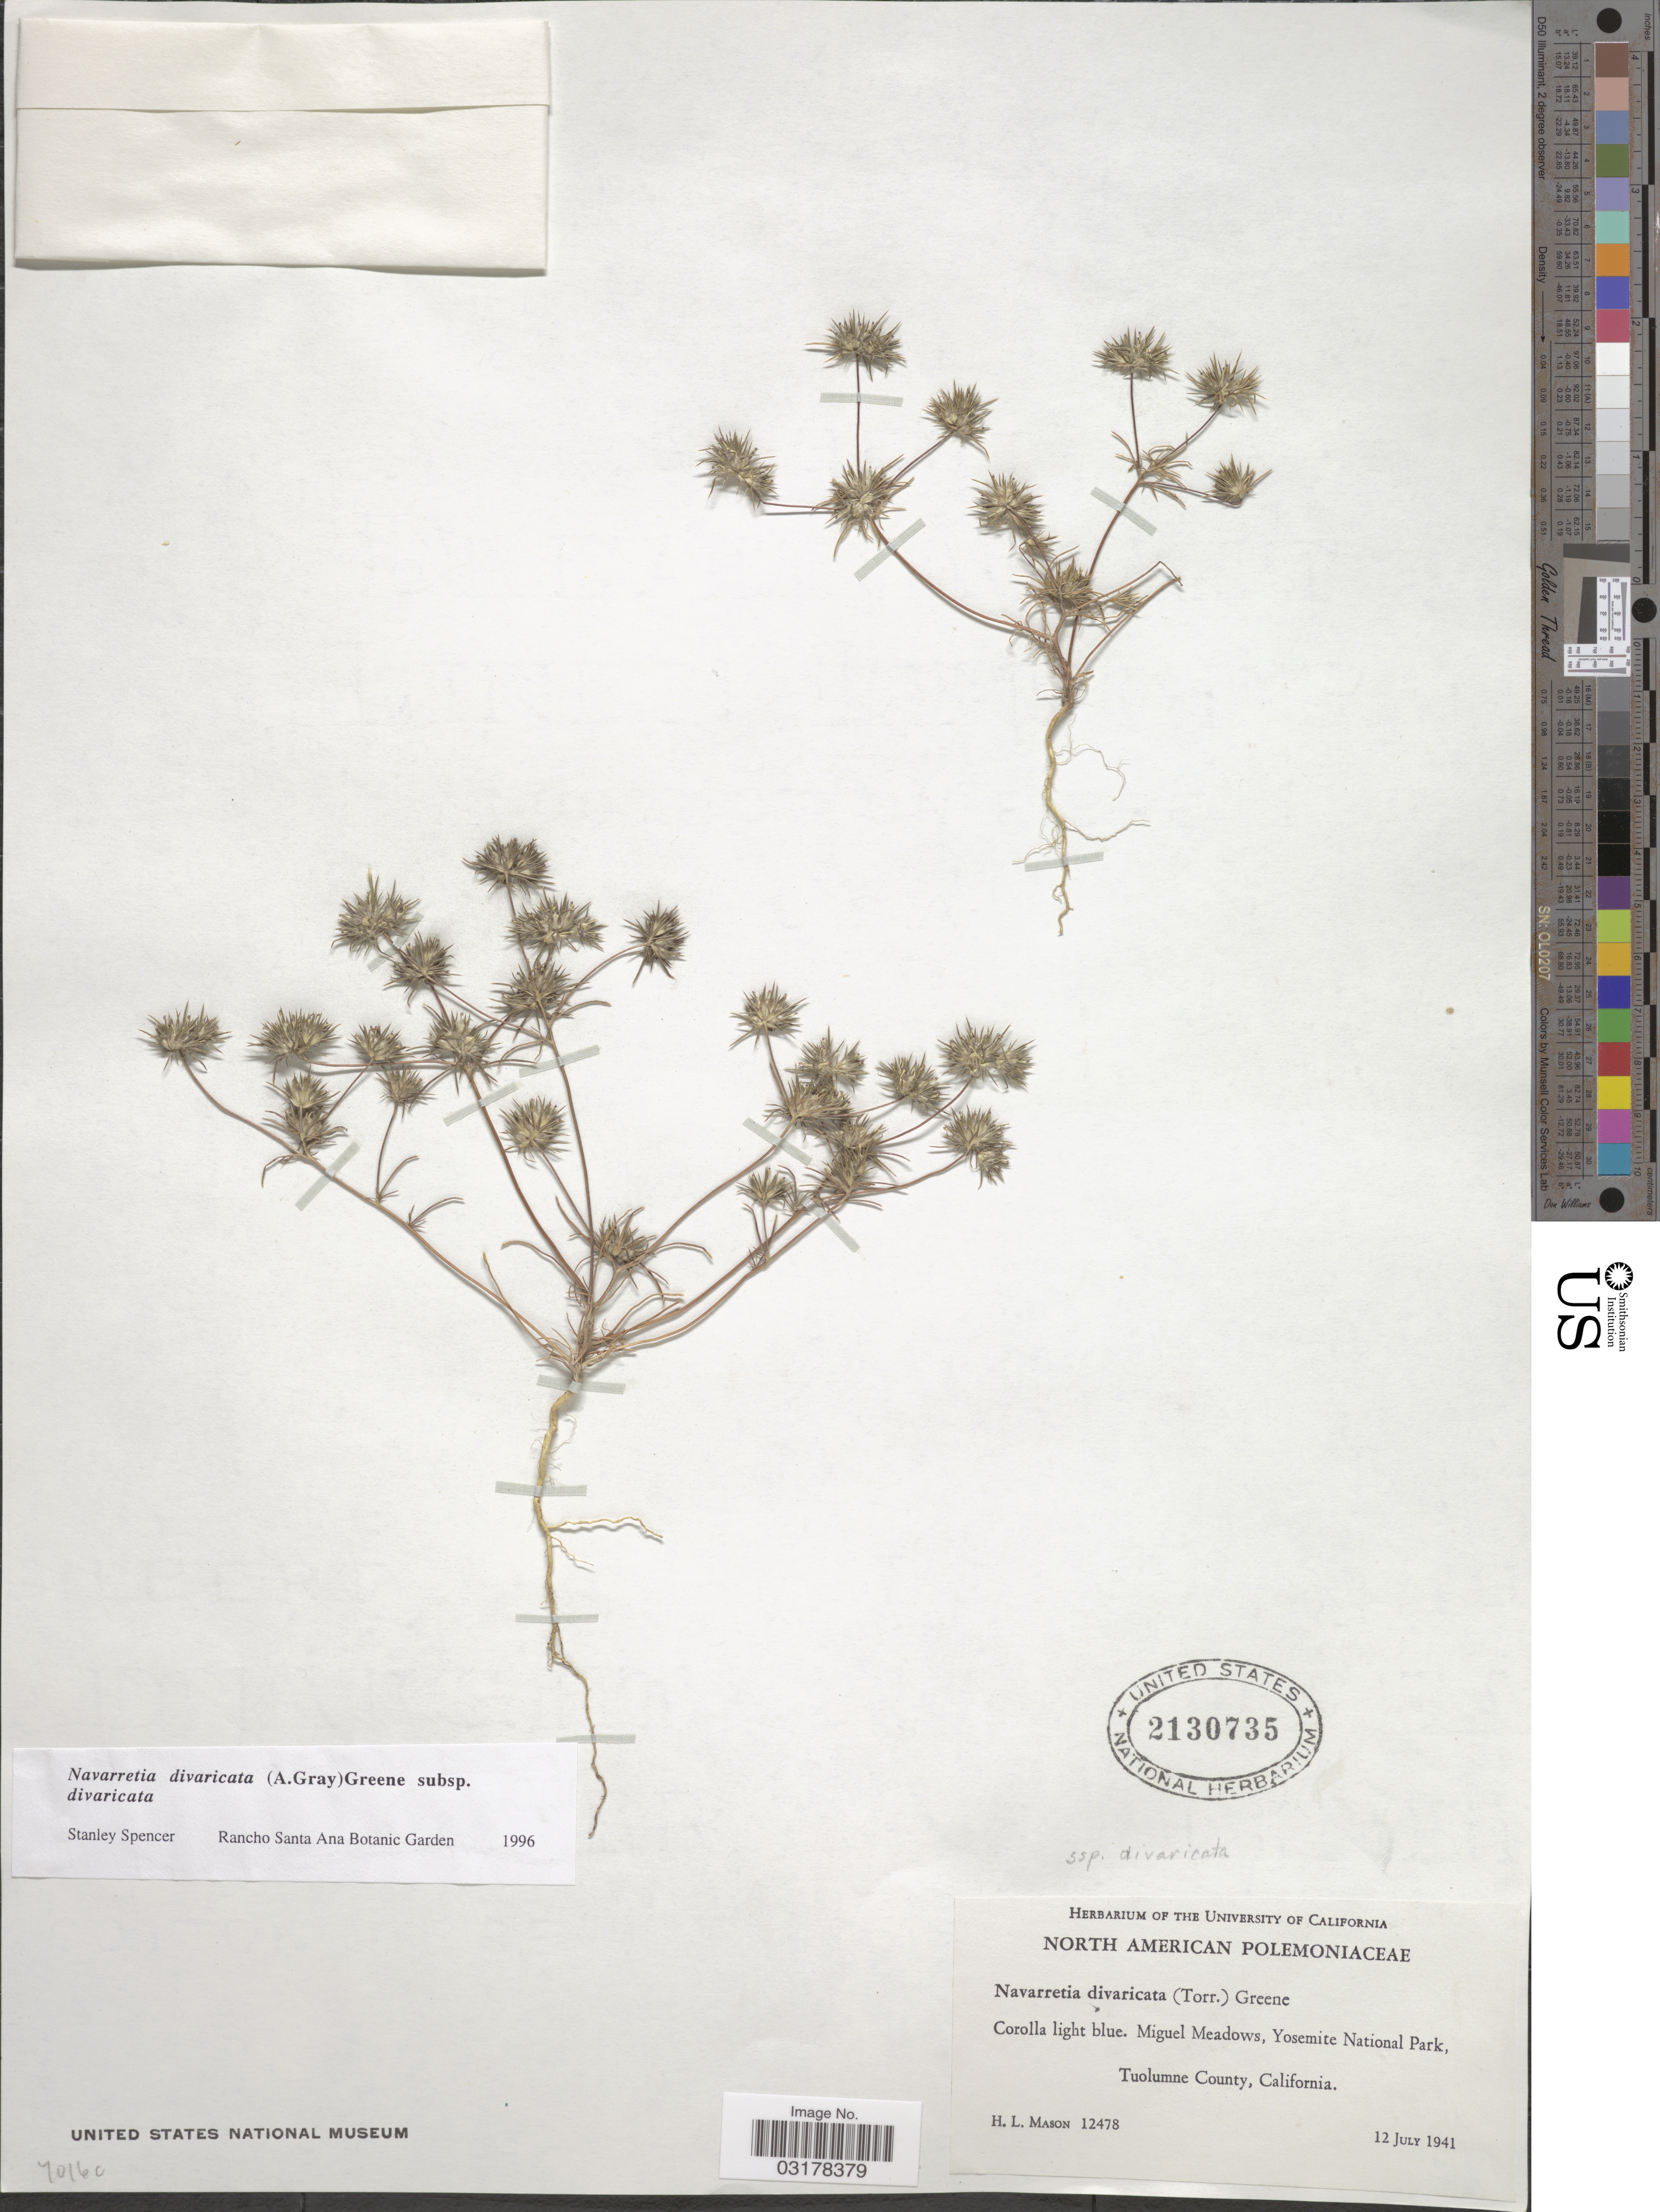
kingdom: Plantae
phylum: Tracheophyta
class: Magnoliopsida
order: Ericales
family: Polemoniaceae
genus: Navarretia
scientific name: Navarretia divaricata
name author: S.W. Greene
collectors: H. L. Mason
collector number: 12478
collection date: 1941-07-12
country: United States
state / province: California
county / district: Tuolumne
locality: Miguel Meadows, Yosemite National Park, Tuolumne County.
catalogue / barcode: US 2130735